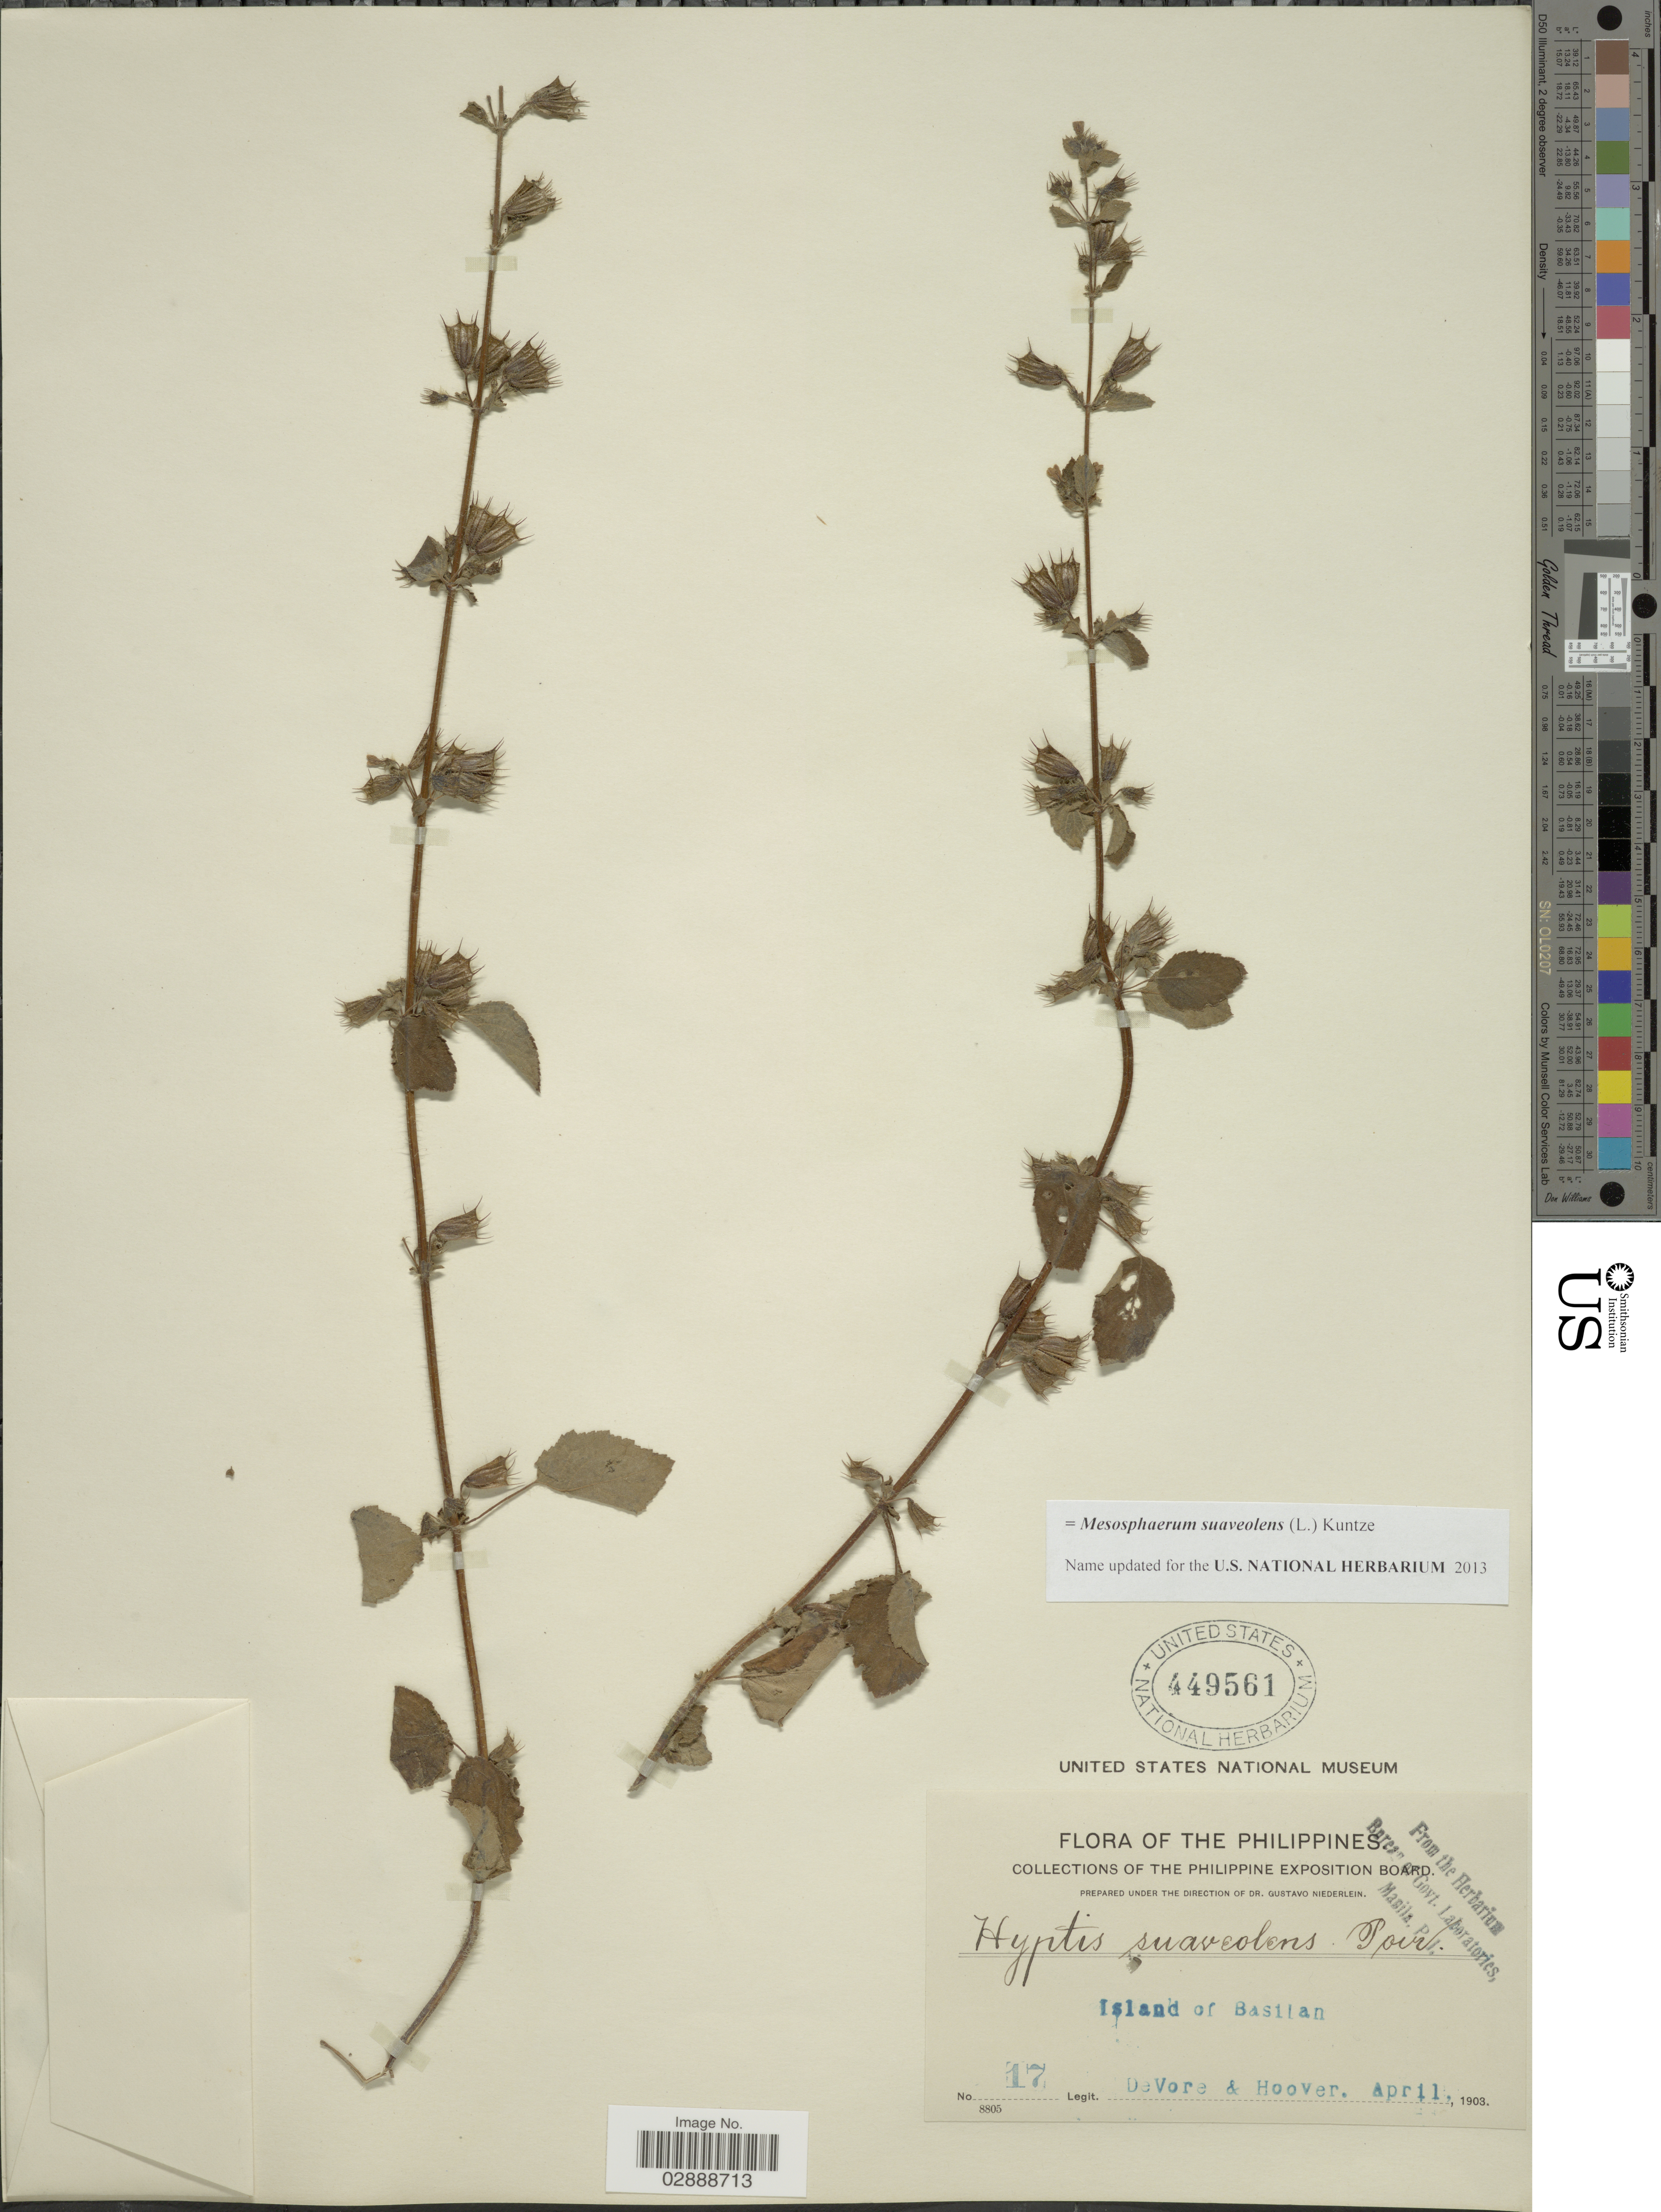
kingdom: Plantae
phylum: Tracheophyta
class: Magnoliopsida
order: Lamiales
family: Lamiaceae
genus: Mesosphaerum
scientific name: Mesosphaerum suaveolens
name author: (L.) Kuntze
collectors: -. DeVore & -- Hoover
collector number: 17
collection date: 1903-04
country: Philippines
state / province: Muslim Mindanao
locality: Island of Basilan.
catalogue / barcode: US 449561